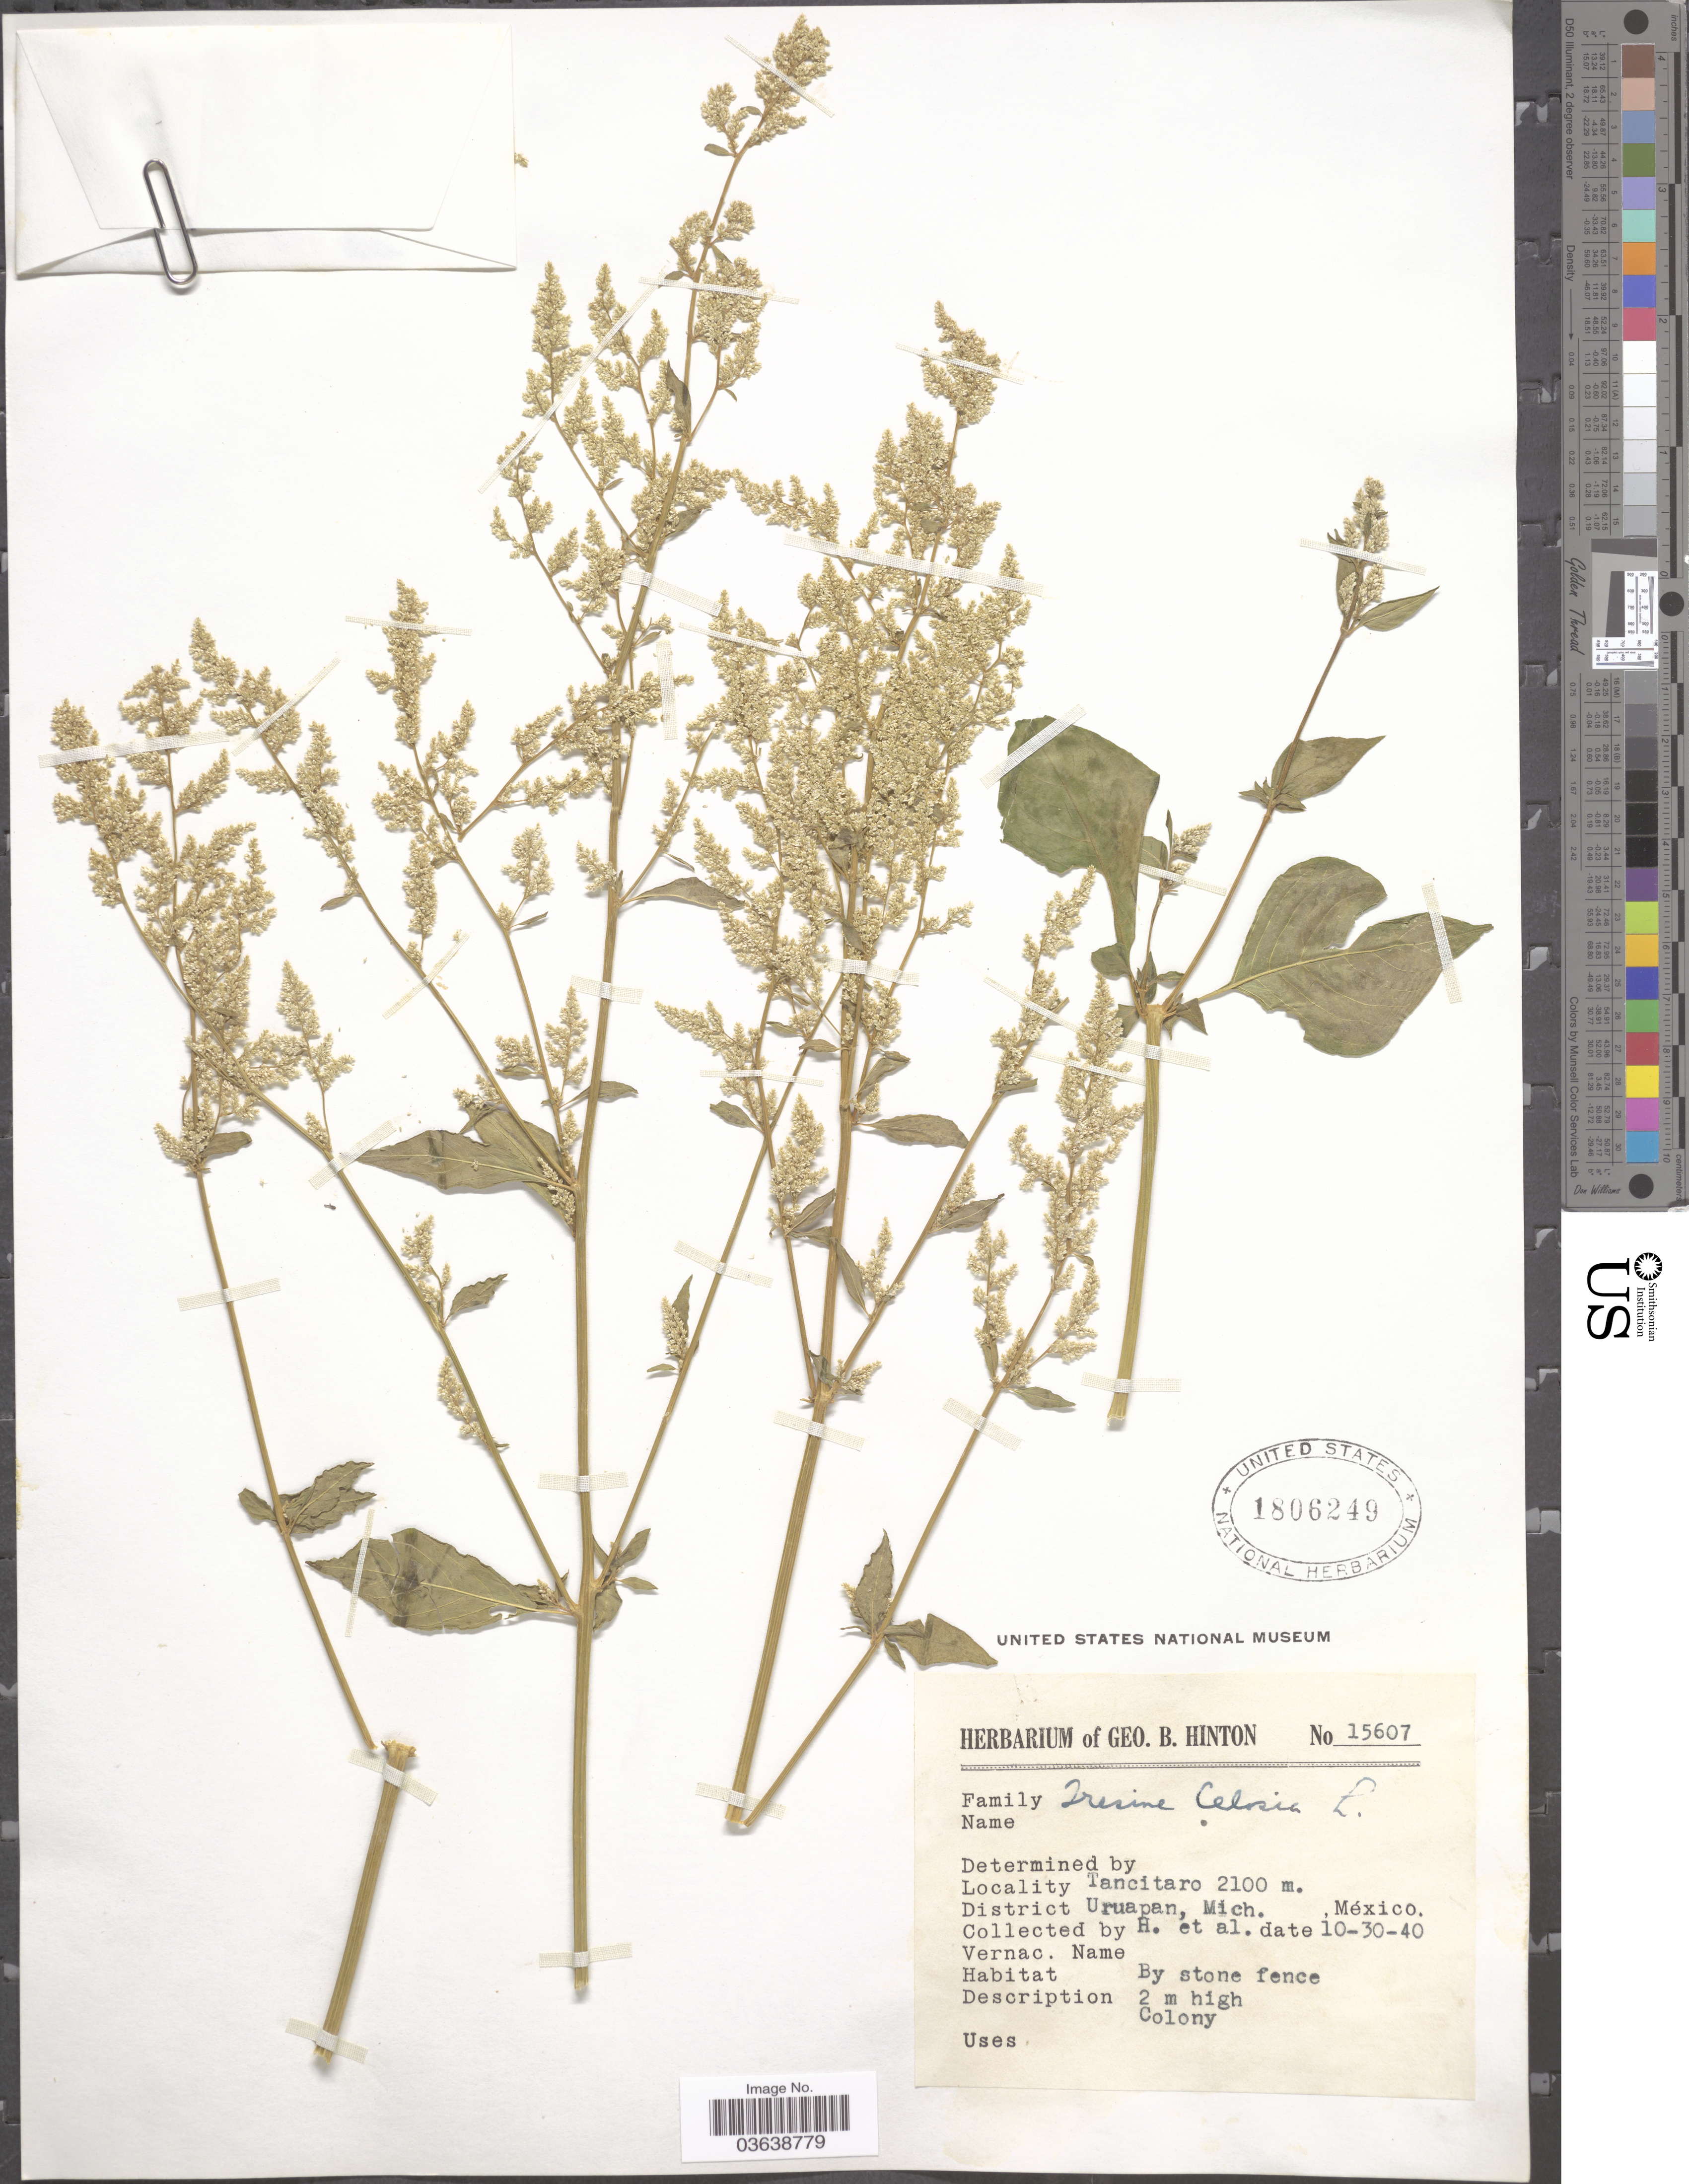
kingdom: Plantae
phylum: Tracheophyta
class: Magnoliopsida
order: Caryophyllales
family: Amaranthaceae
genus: Iresine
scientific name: Iresine celosia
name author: L.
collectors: G. B. Hinton & et al.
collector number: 15607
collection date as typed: Transcribed d/m/y: 30/10/40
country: Mexico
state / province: Michoacán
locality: Tancitaro. District Uruapan.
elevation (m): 2100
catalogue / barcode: US 1806249